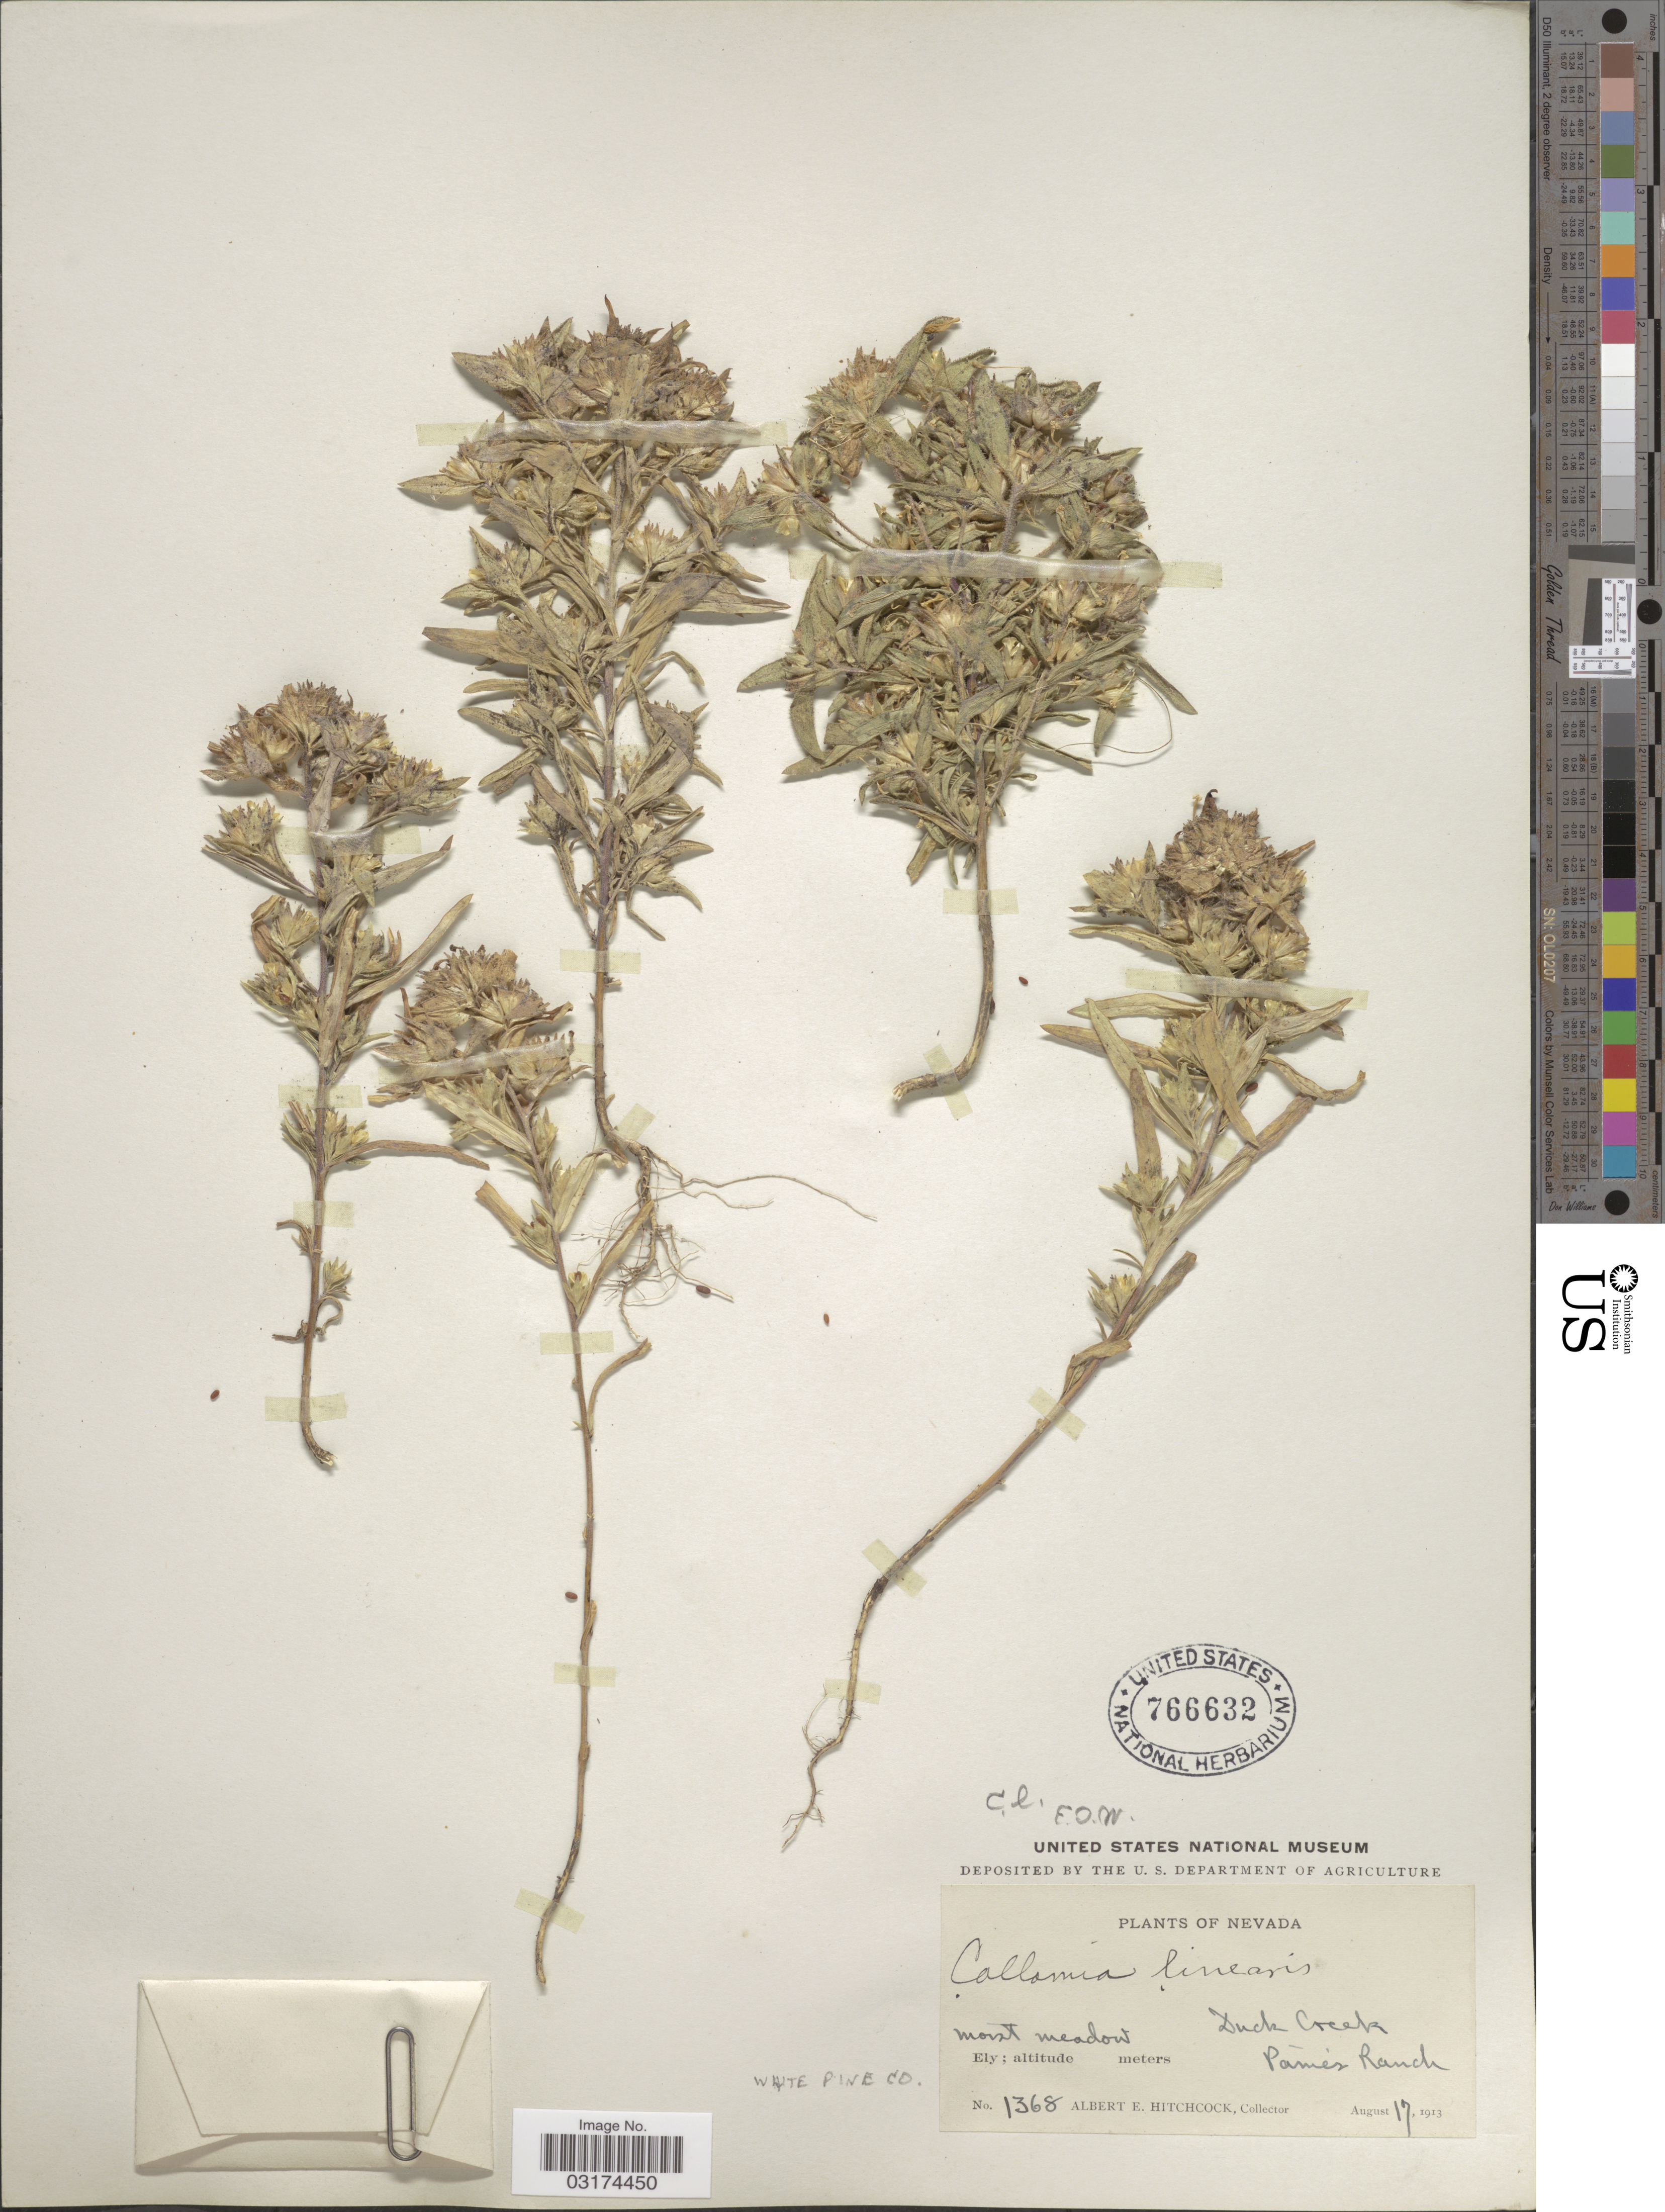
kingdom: Plantae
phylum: Tracheophyta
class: Magnoliopsida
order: Ericales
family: Polemoniaceae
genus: Collomia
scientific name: Collomia linearis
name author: Nutt.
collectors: A. Hitchcock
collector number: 1368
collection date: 1913-08-17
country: United States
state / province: Nevada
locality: Duck Creek. Paine's Ranch. Ely. White Pine Co.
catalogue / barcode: US 766632